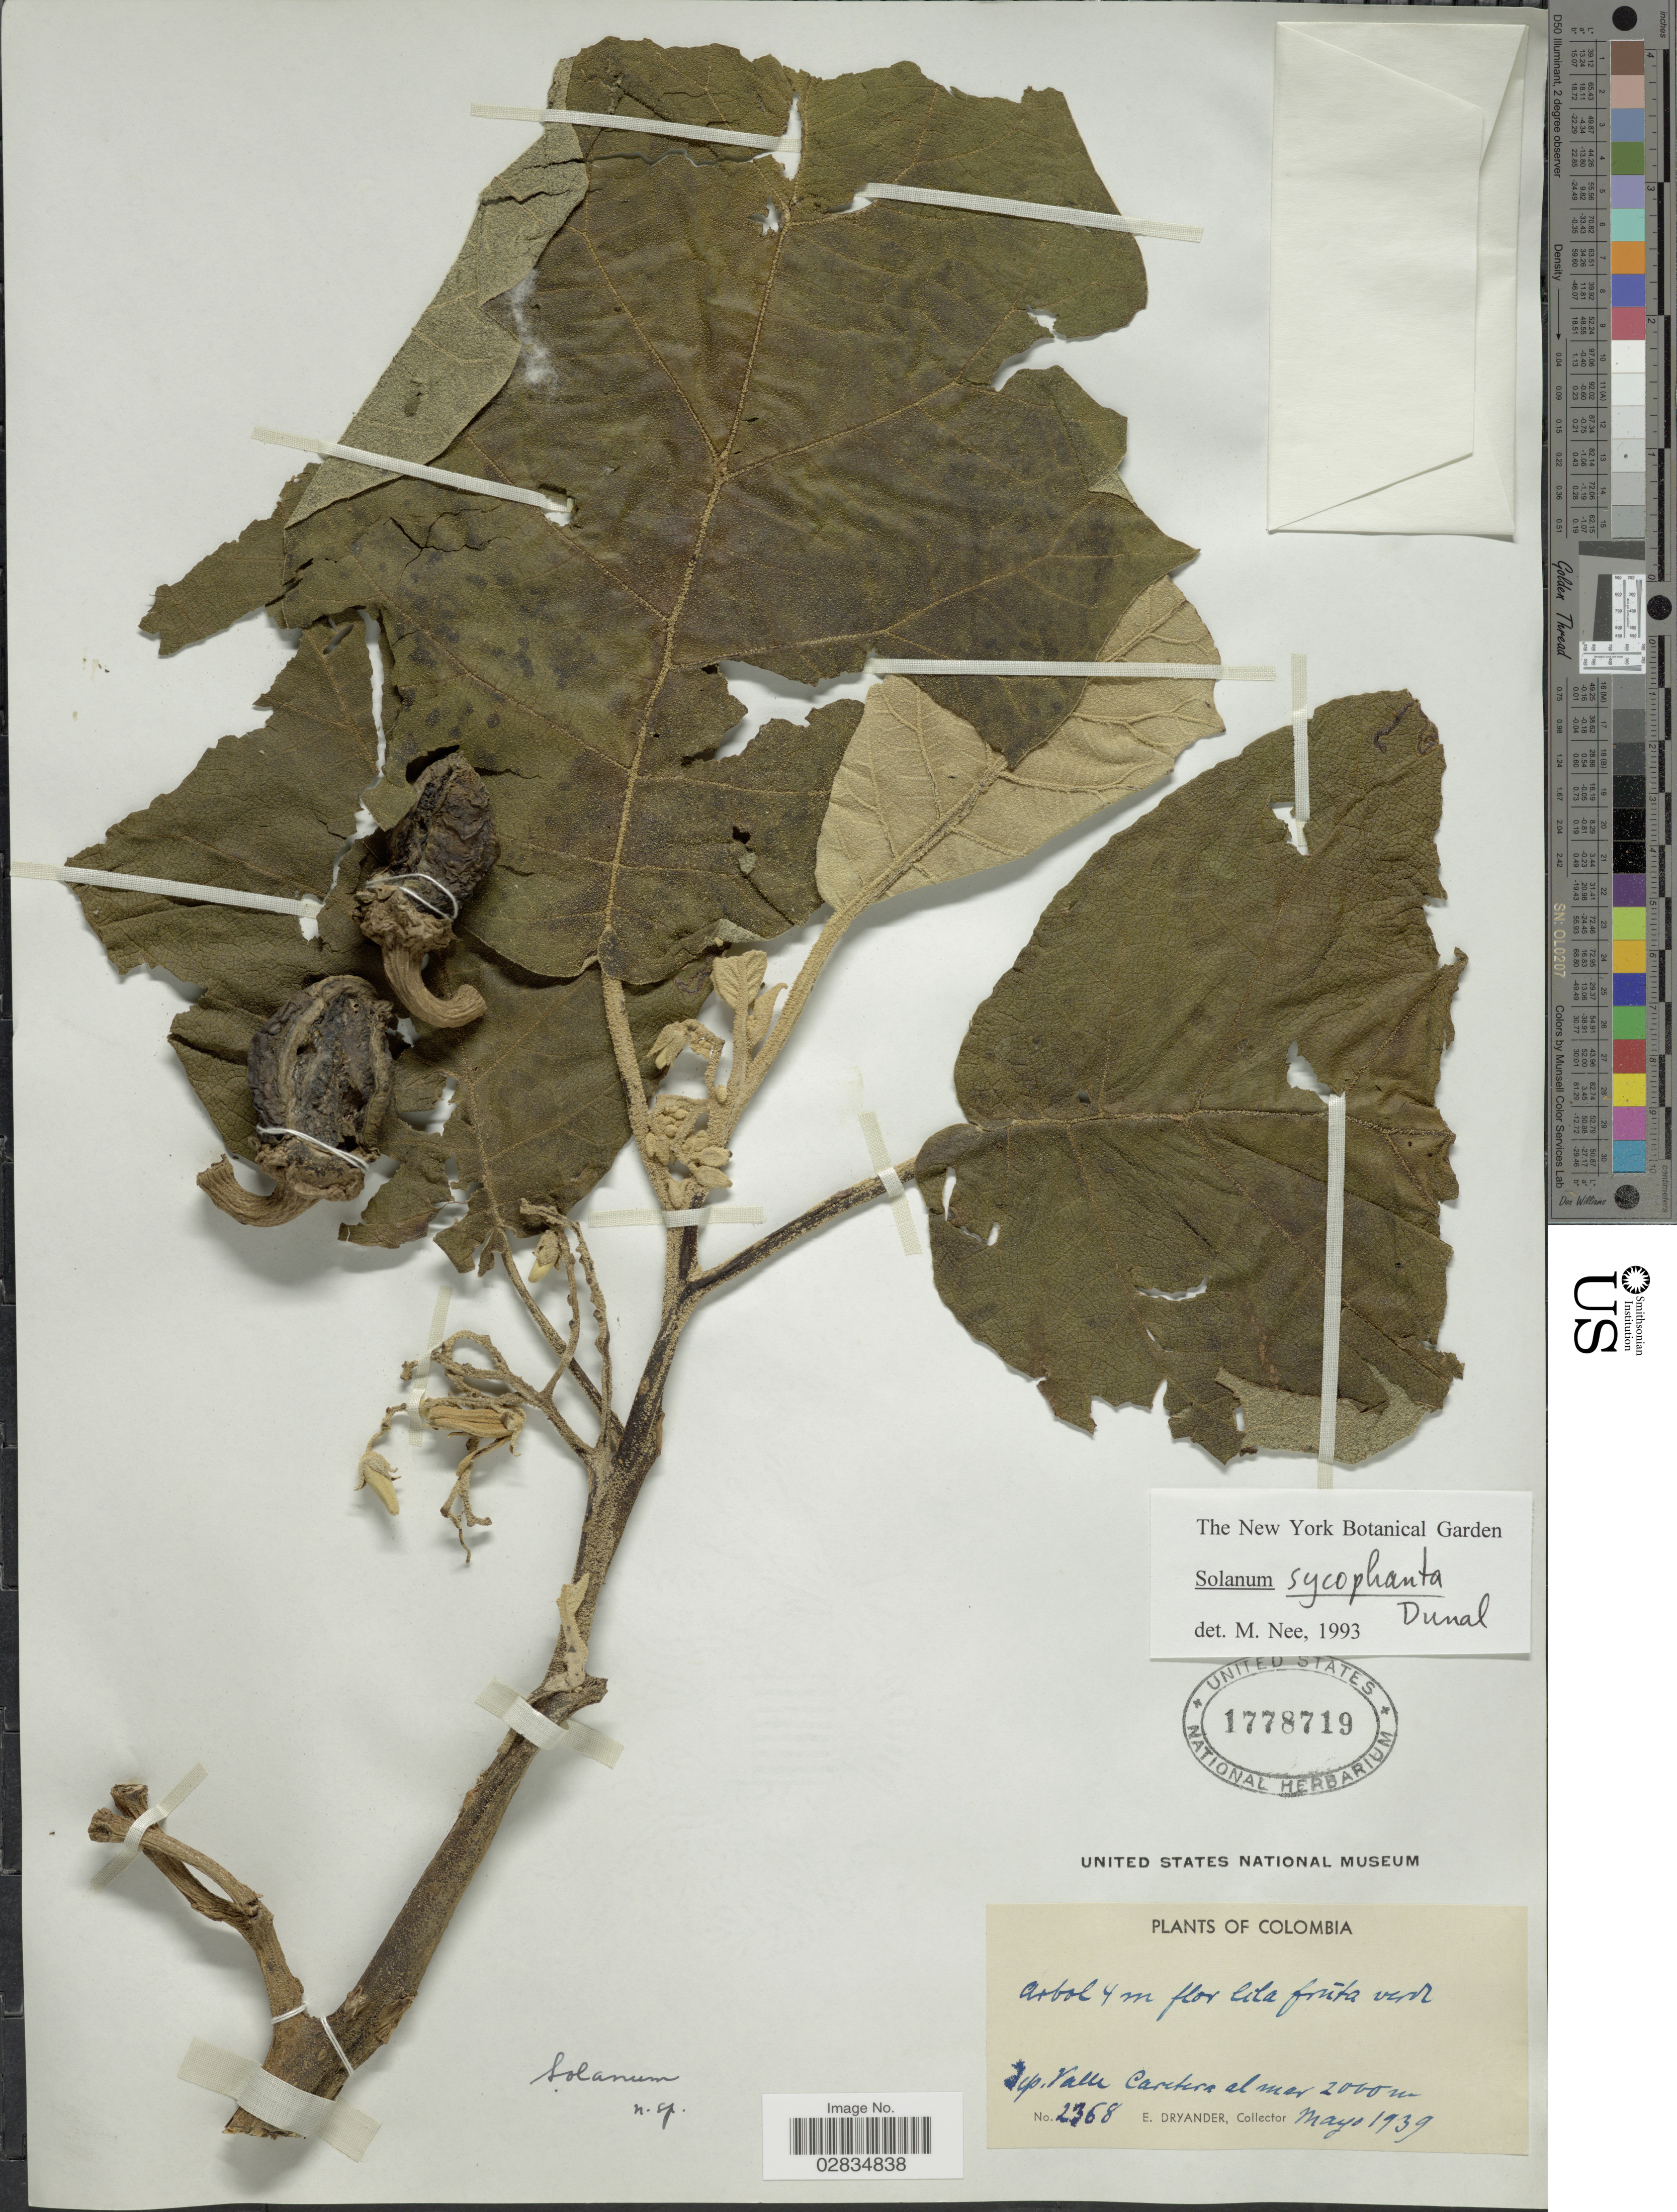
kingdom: Plantae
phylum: Tracheophyta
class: Magnoliopsida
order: Solanales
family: Solanaceae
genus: Solanum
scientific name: Solanum sycophanta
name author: Dunal in DC.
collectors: E. Dryander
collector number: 2368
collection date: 1939-05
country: Colombia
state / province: Valle del Cauca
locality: Dep. Valle Caretera.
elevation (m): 2000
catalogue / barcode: US 1778719